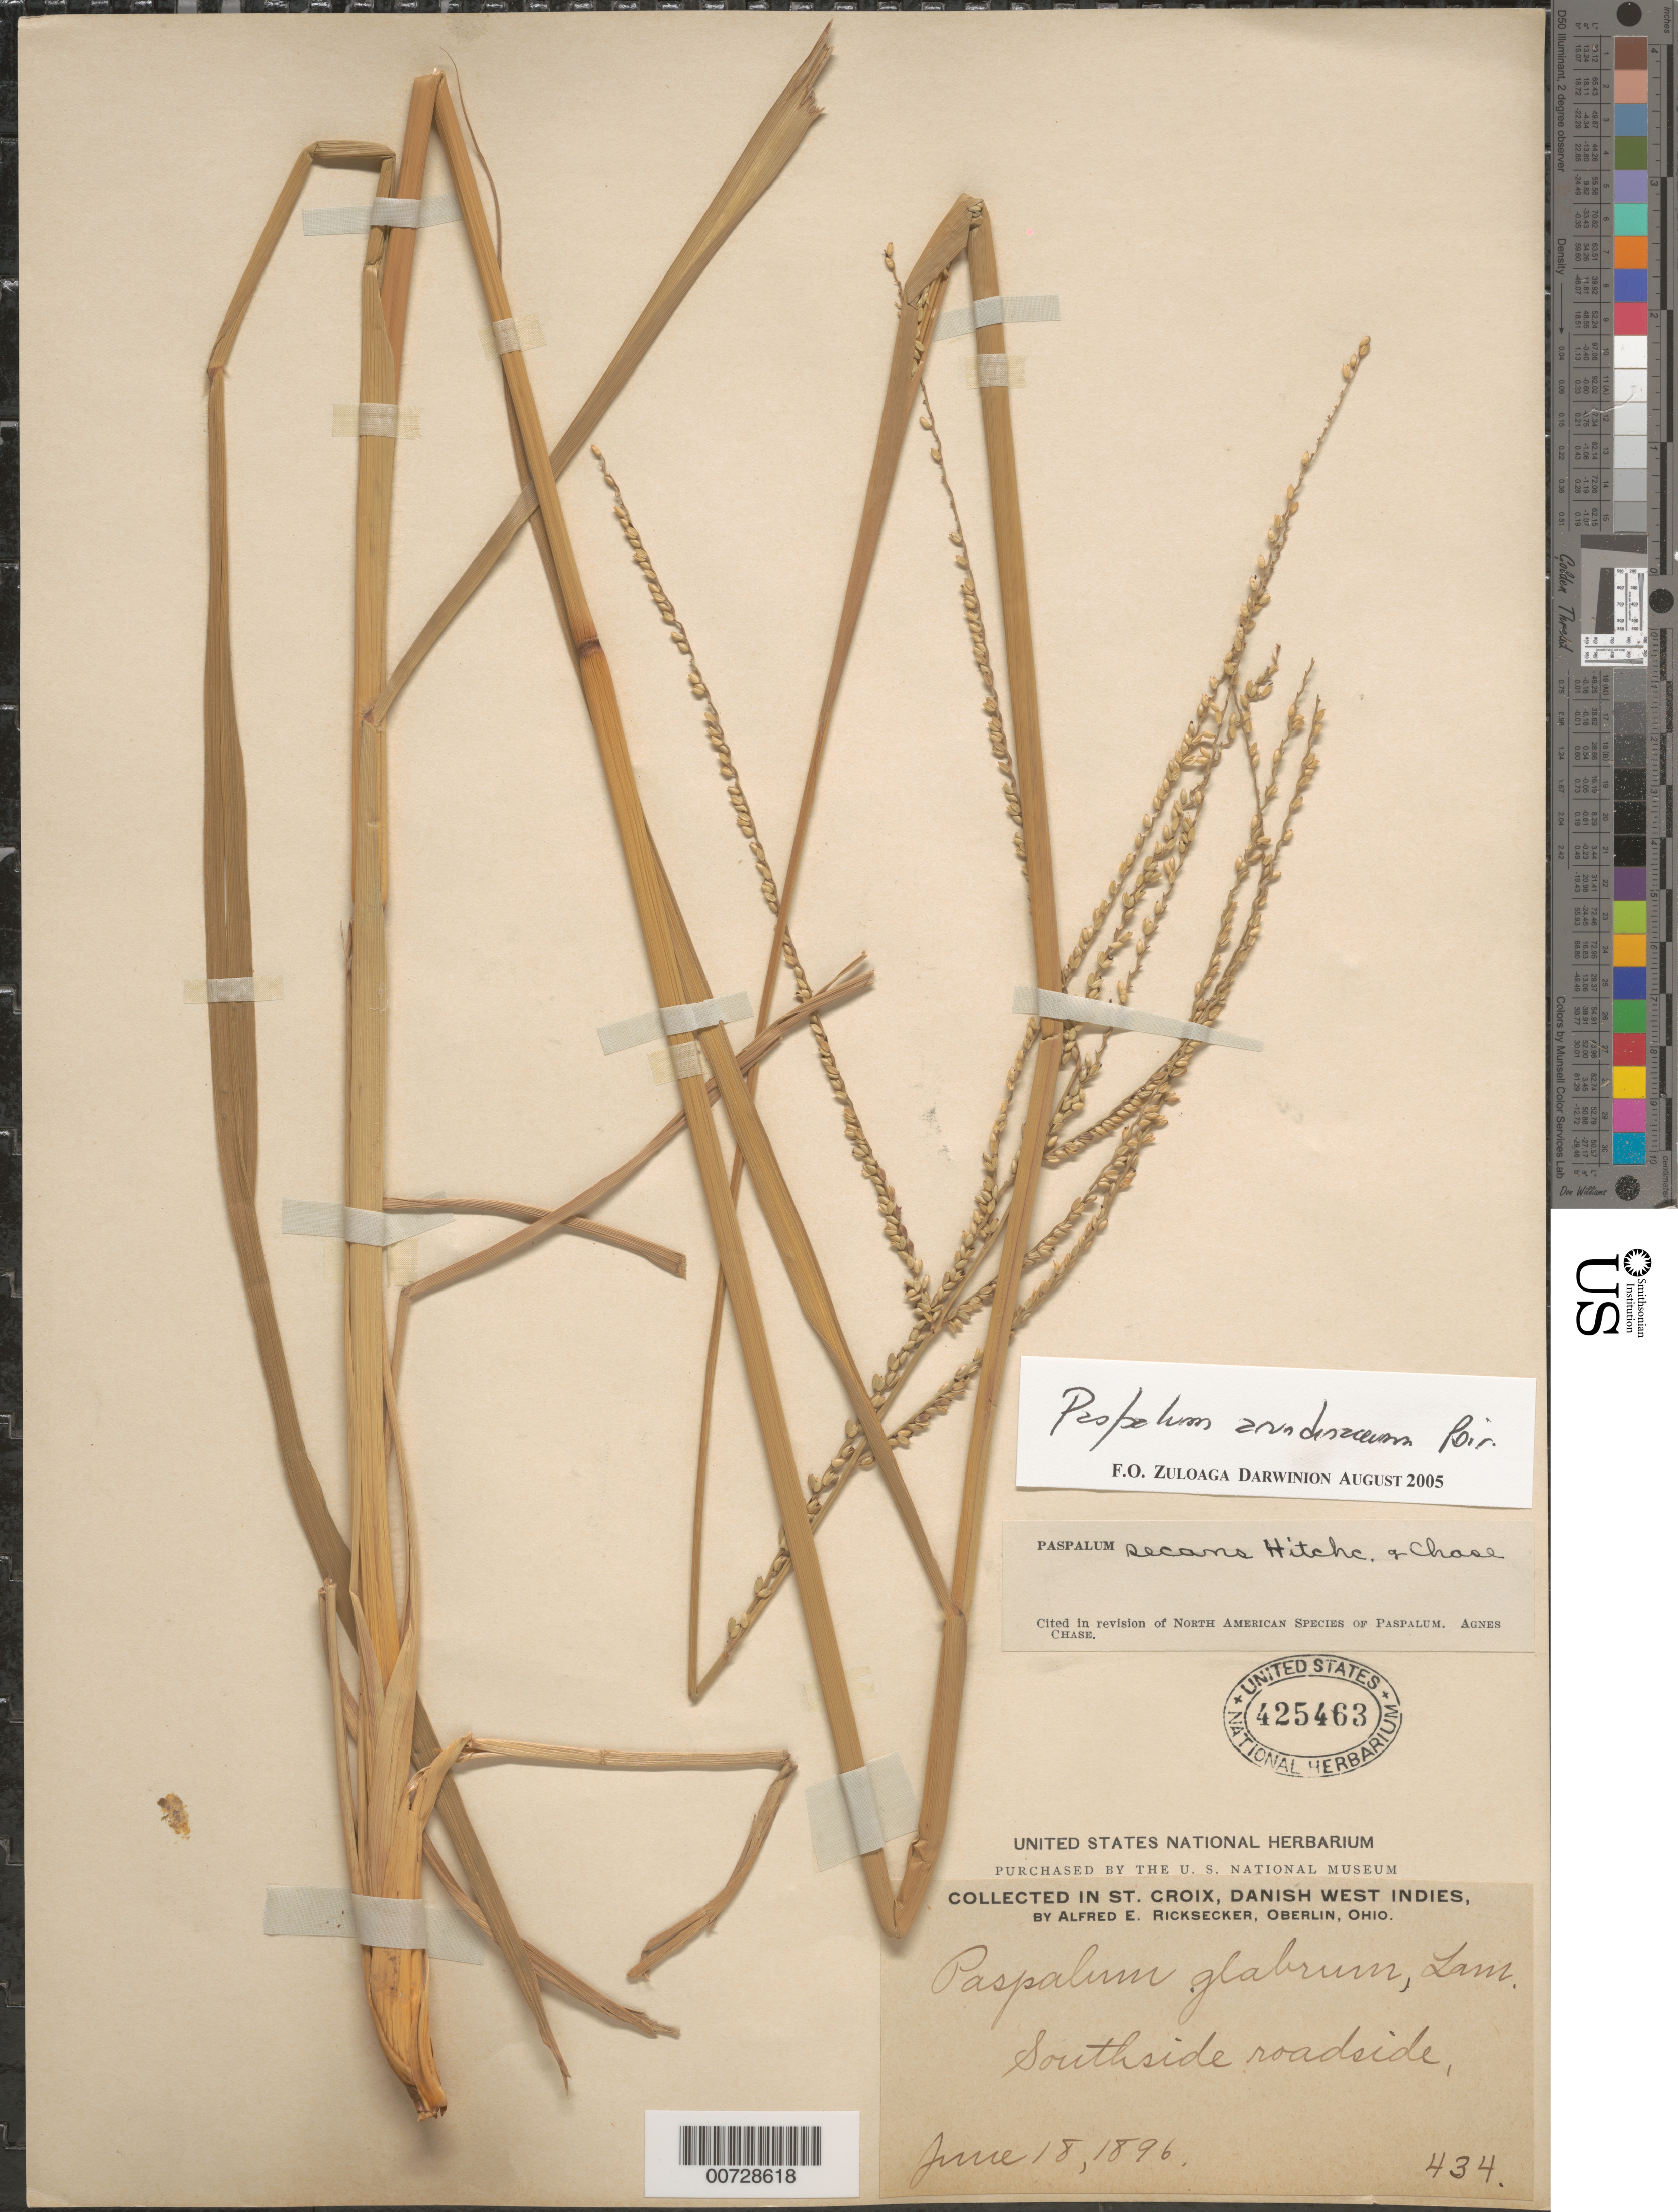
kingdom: Plantae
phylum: Tracheophyta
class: Liliopsida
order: Poales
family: Poaceae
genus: Paspalum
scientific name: Paspalum arundinaceum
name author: Poir.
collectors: A. E. Ricksecker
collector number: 434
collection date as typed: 18 Jun 1896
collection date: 1896-06-18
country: U.S. Virgin Islands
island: St. Croix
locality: Southside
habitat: Roadside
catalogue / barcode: US 425463